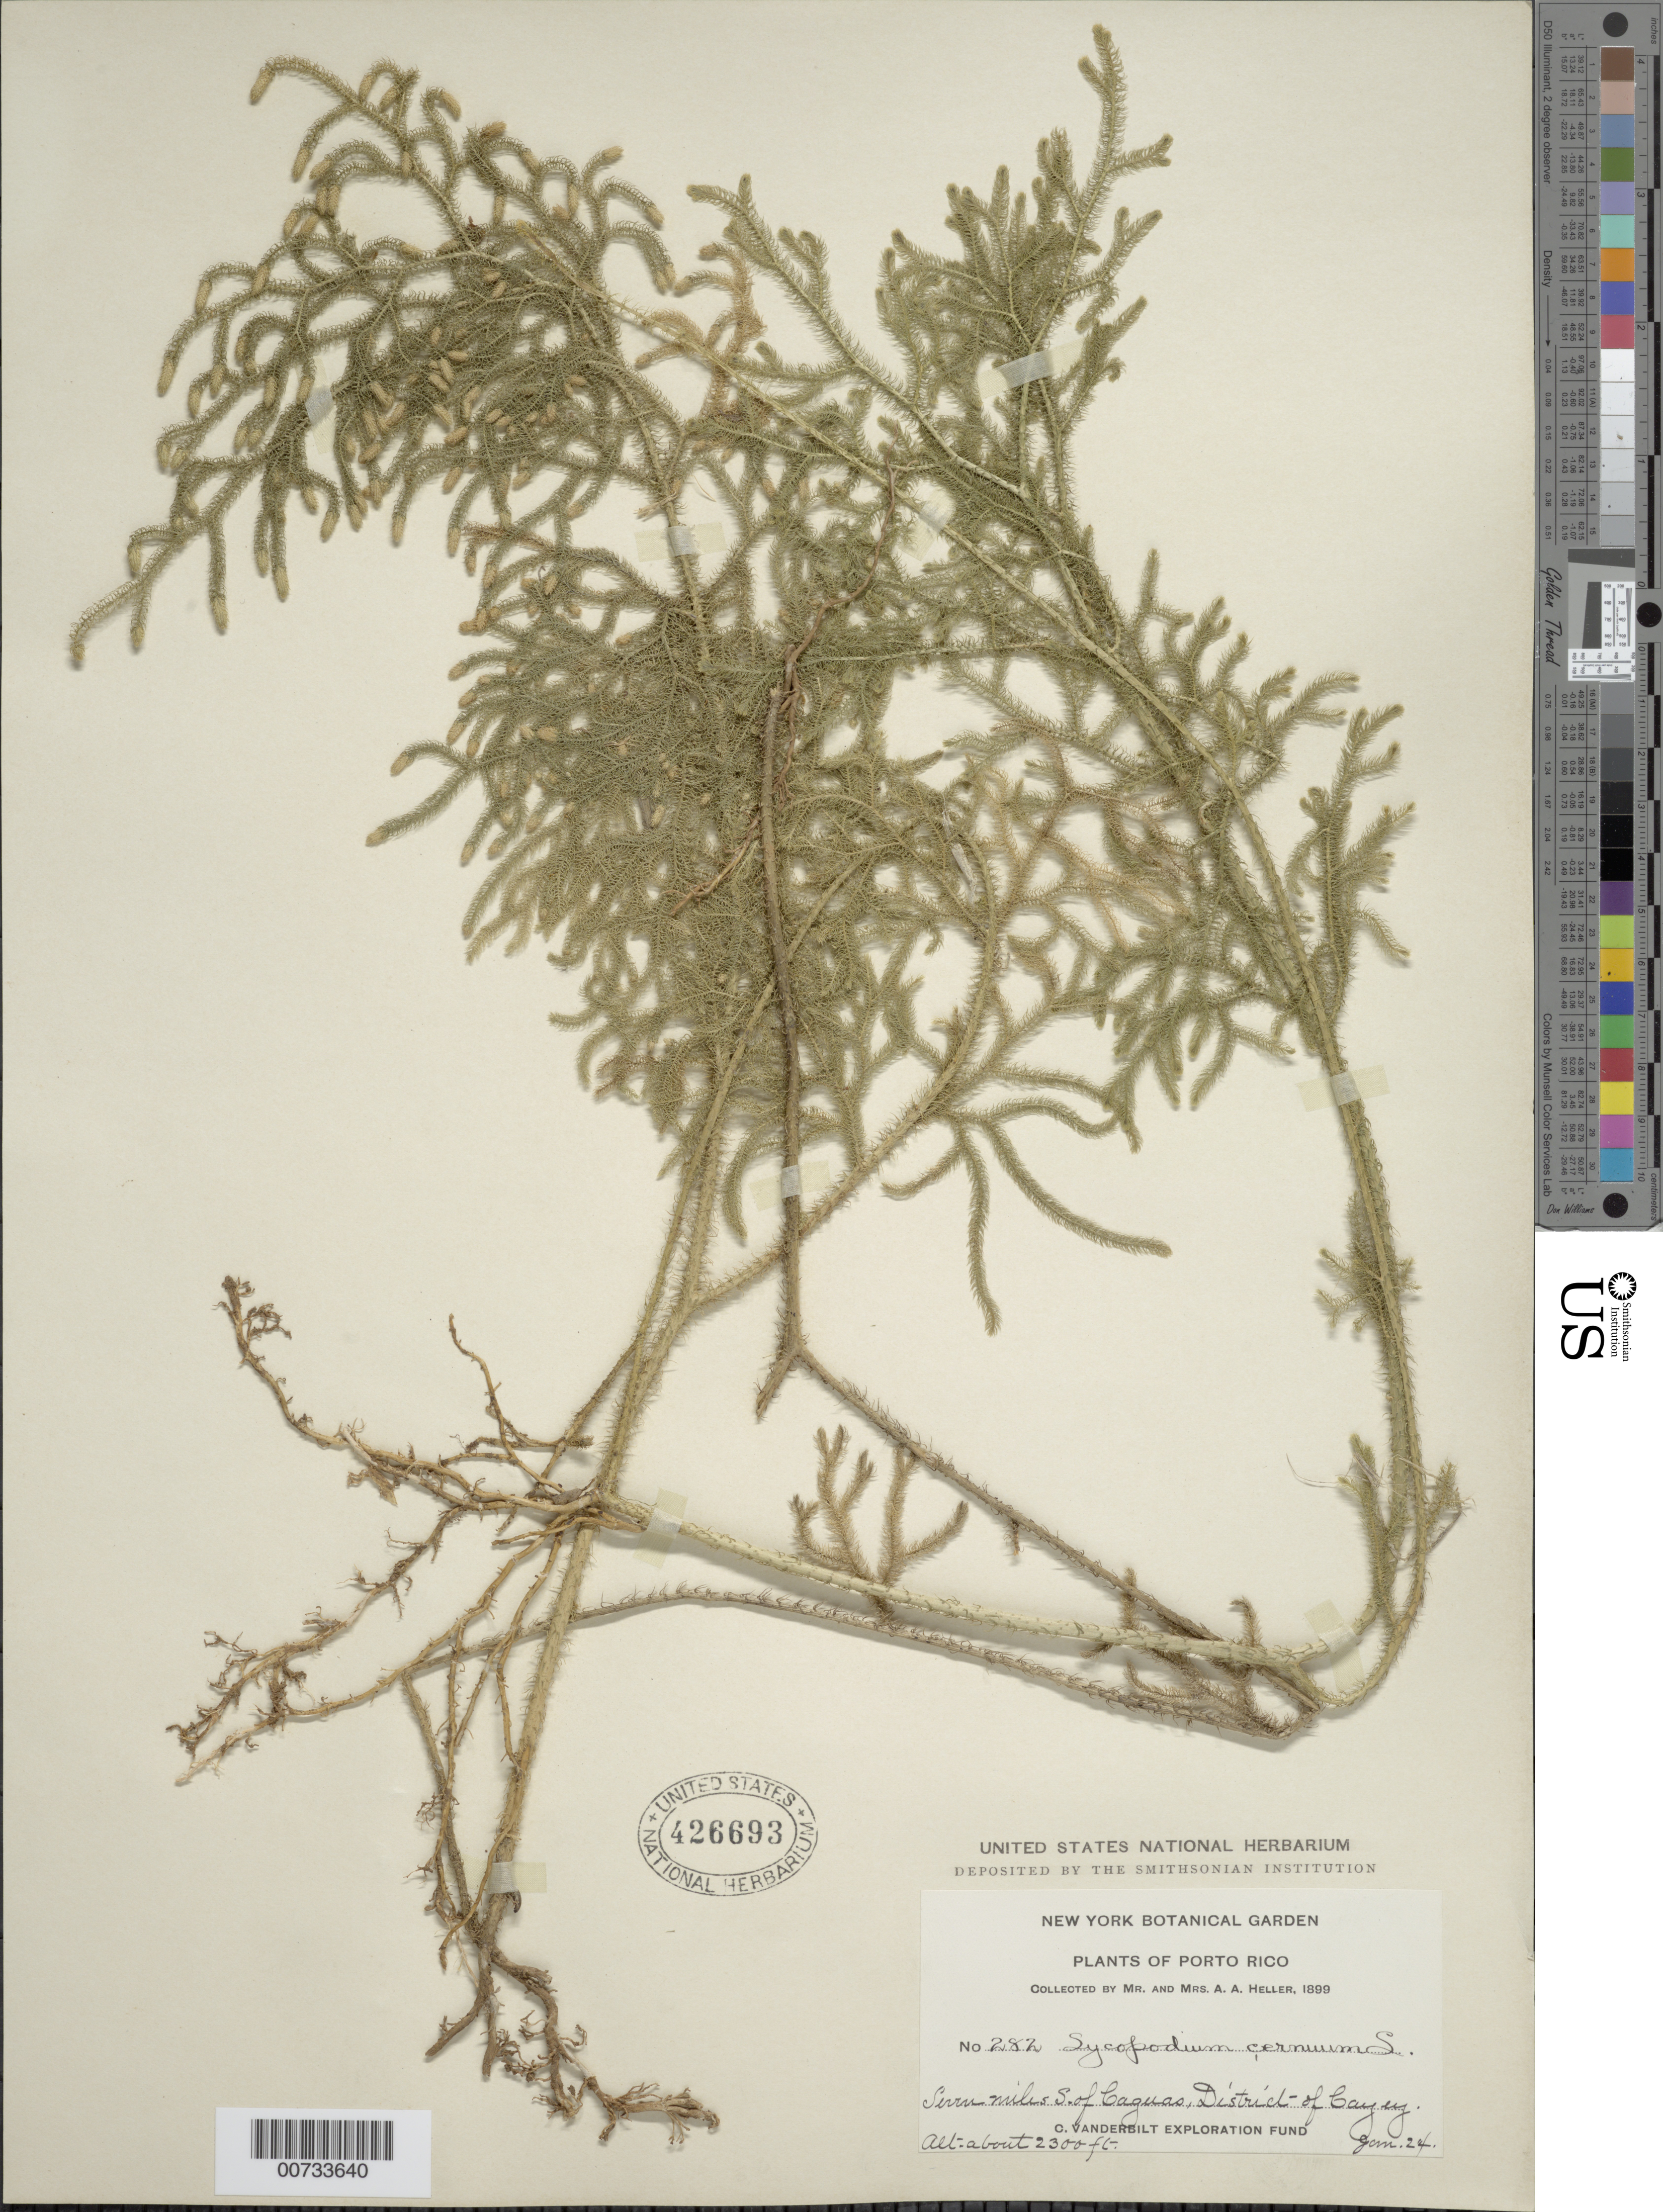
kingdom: Plantae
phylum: Tracheophyta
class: Lycopodiopsida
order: Lycopodiales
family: Lycopodiaceae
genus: Palhinhaea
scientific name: Palhinhaea cernua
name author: (L.) Vasc. & Franco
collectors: A. A. Heller & E. G. Heller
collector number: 282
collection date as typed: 24 Jan 1899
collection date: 1899-01-24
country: Puerto Rico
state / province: Cayey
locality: Dist.of Cayey, 7 mi S of Caguas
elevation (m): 701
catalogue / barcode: US 426693